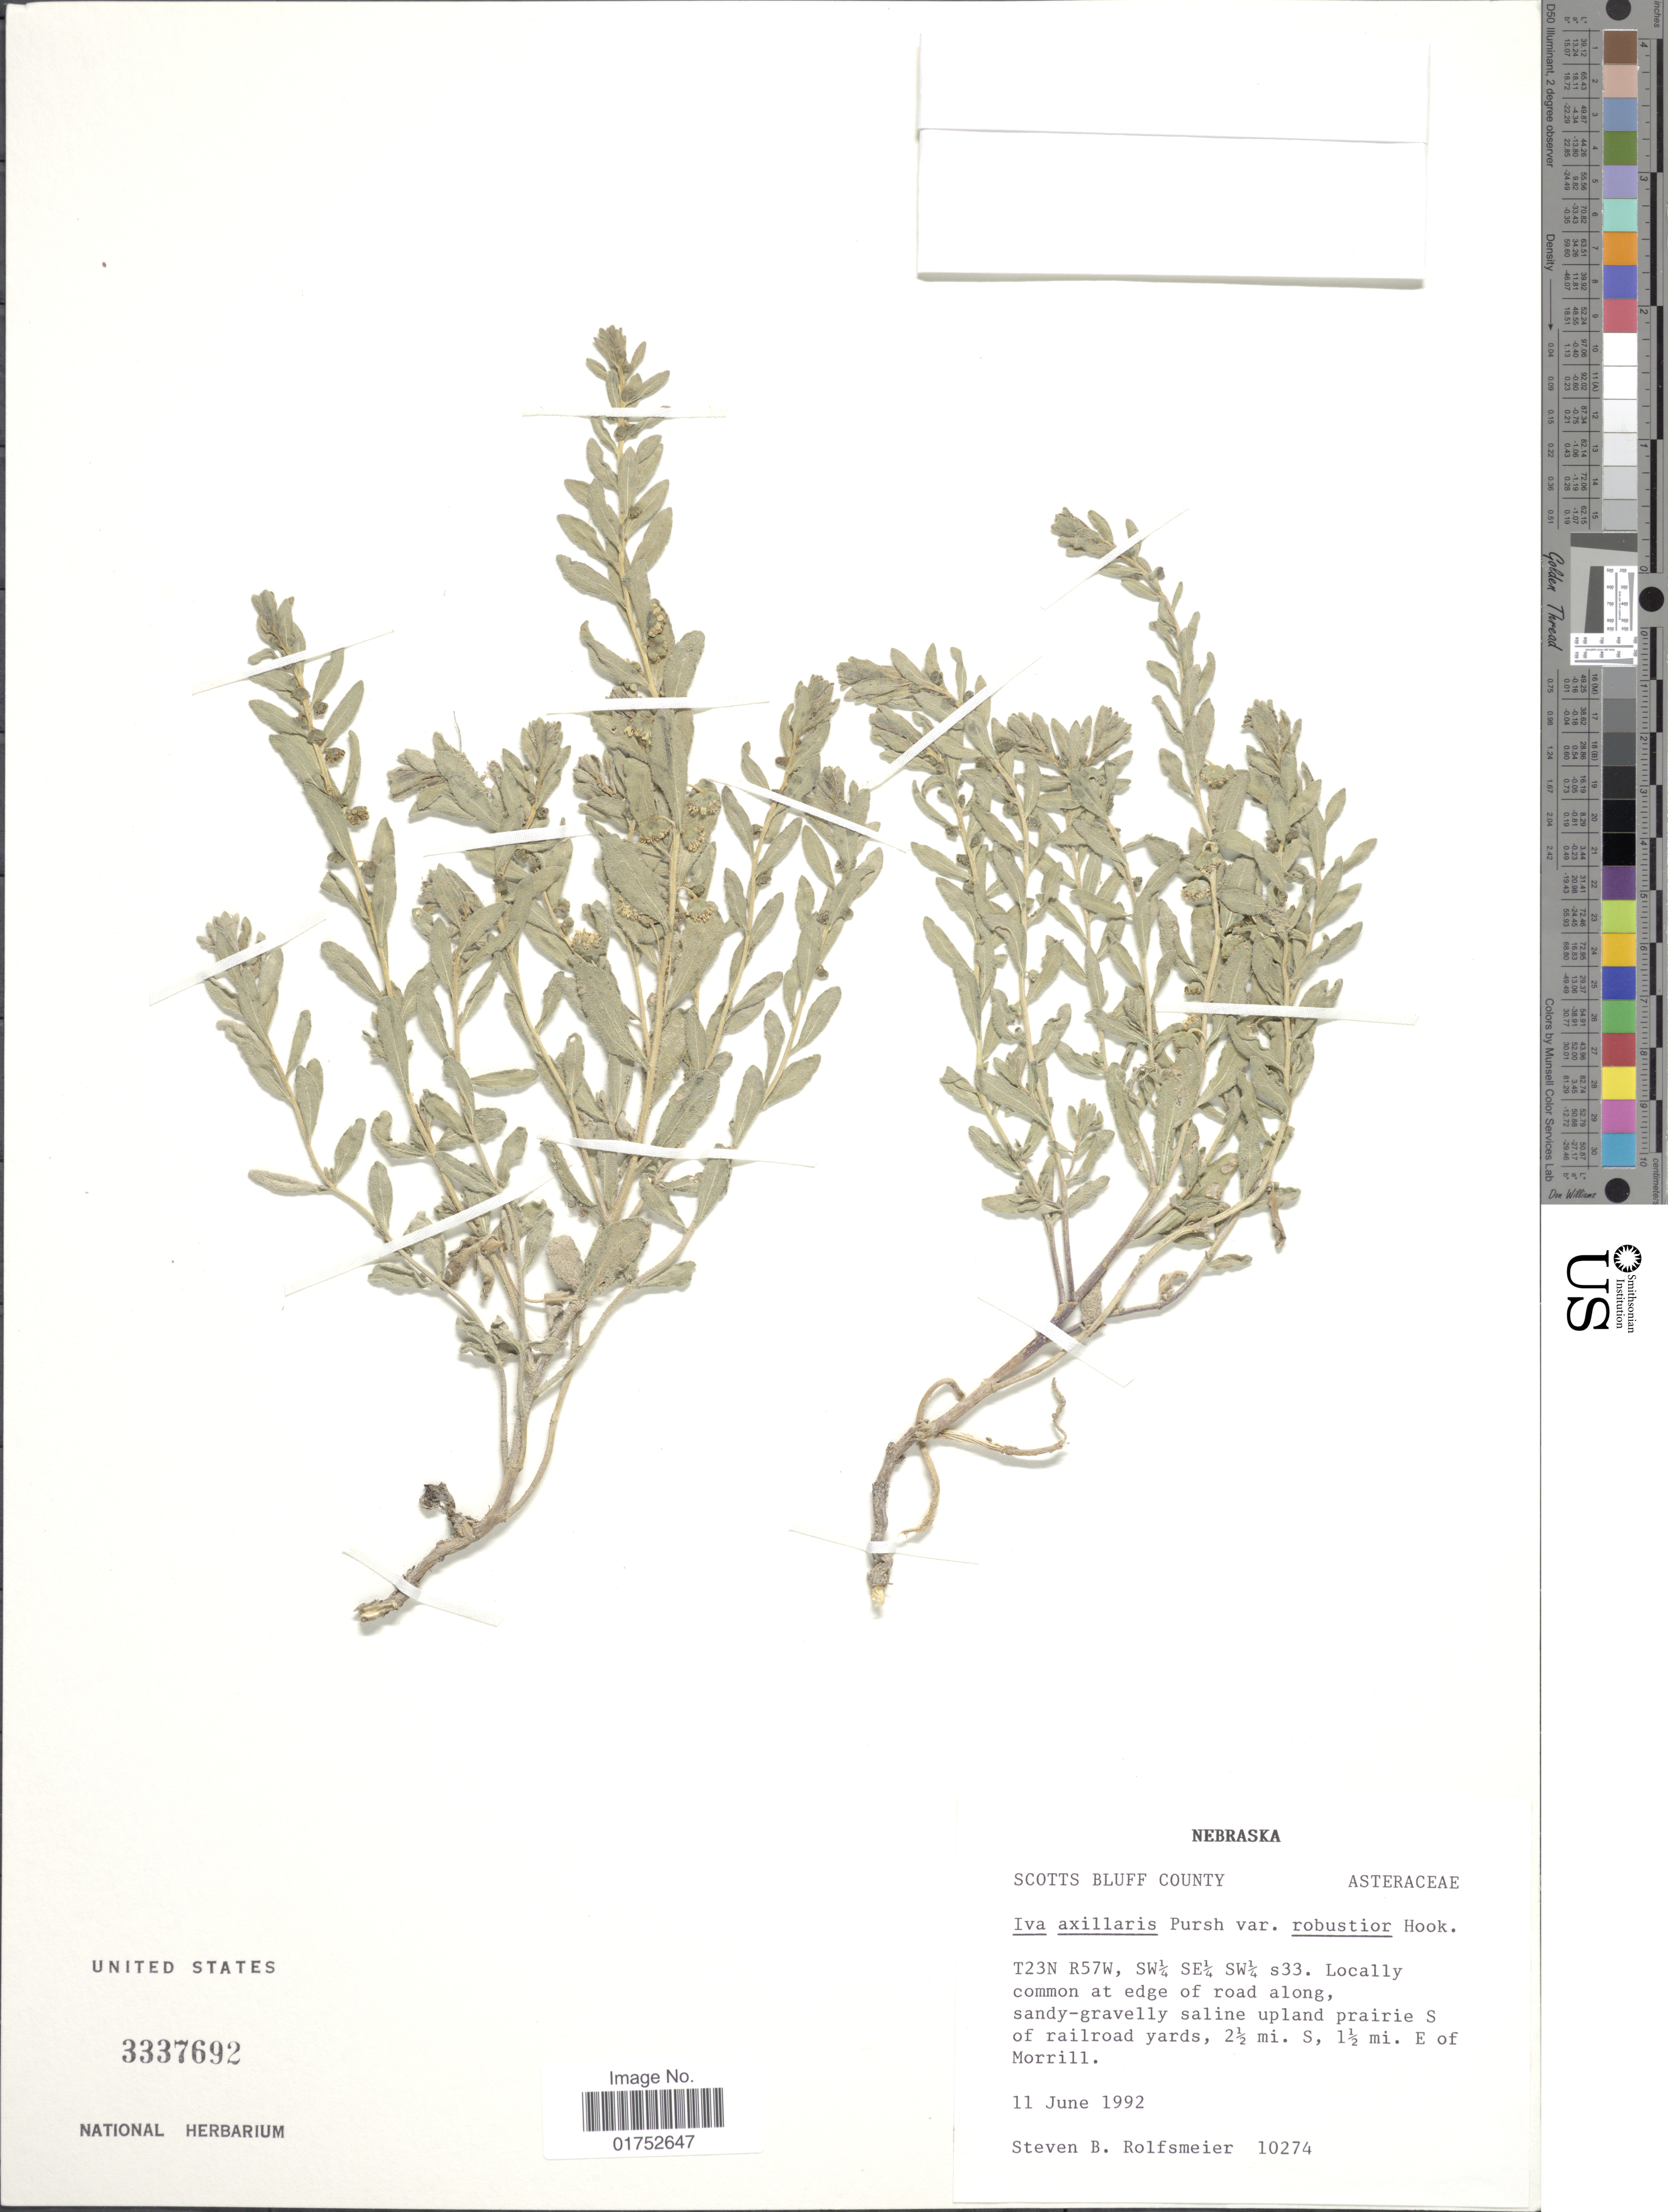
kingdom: Plantae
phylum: Tracheophyta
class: Magnoliopsida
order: Asterales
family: Asteraceae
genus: Iva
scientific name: Iva axillaris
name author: Pursh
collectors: S. Rolfsmeier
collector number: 10274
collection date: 1992-06-11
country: United States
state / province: Nebraska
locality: Scotts Bluff County, T23N, R57W, SW1/4, SE1/4, SW1/4, s33, S of rilroad yards, 2½ mi S, 1½ mi E of Morrill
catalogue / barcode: US 3337692